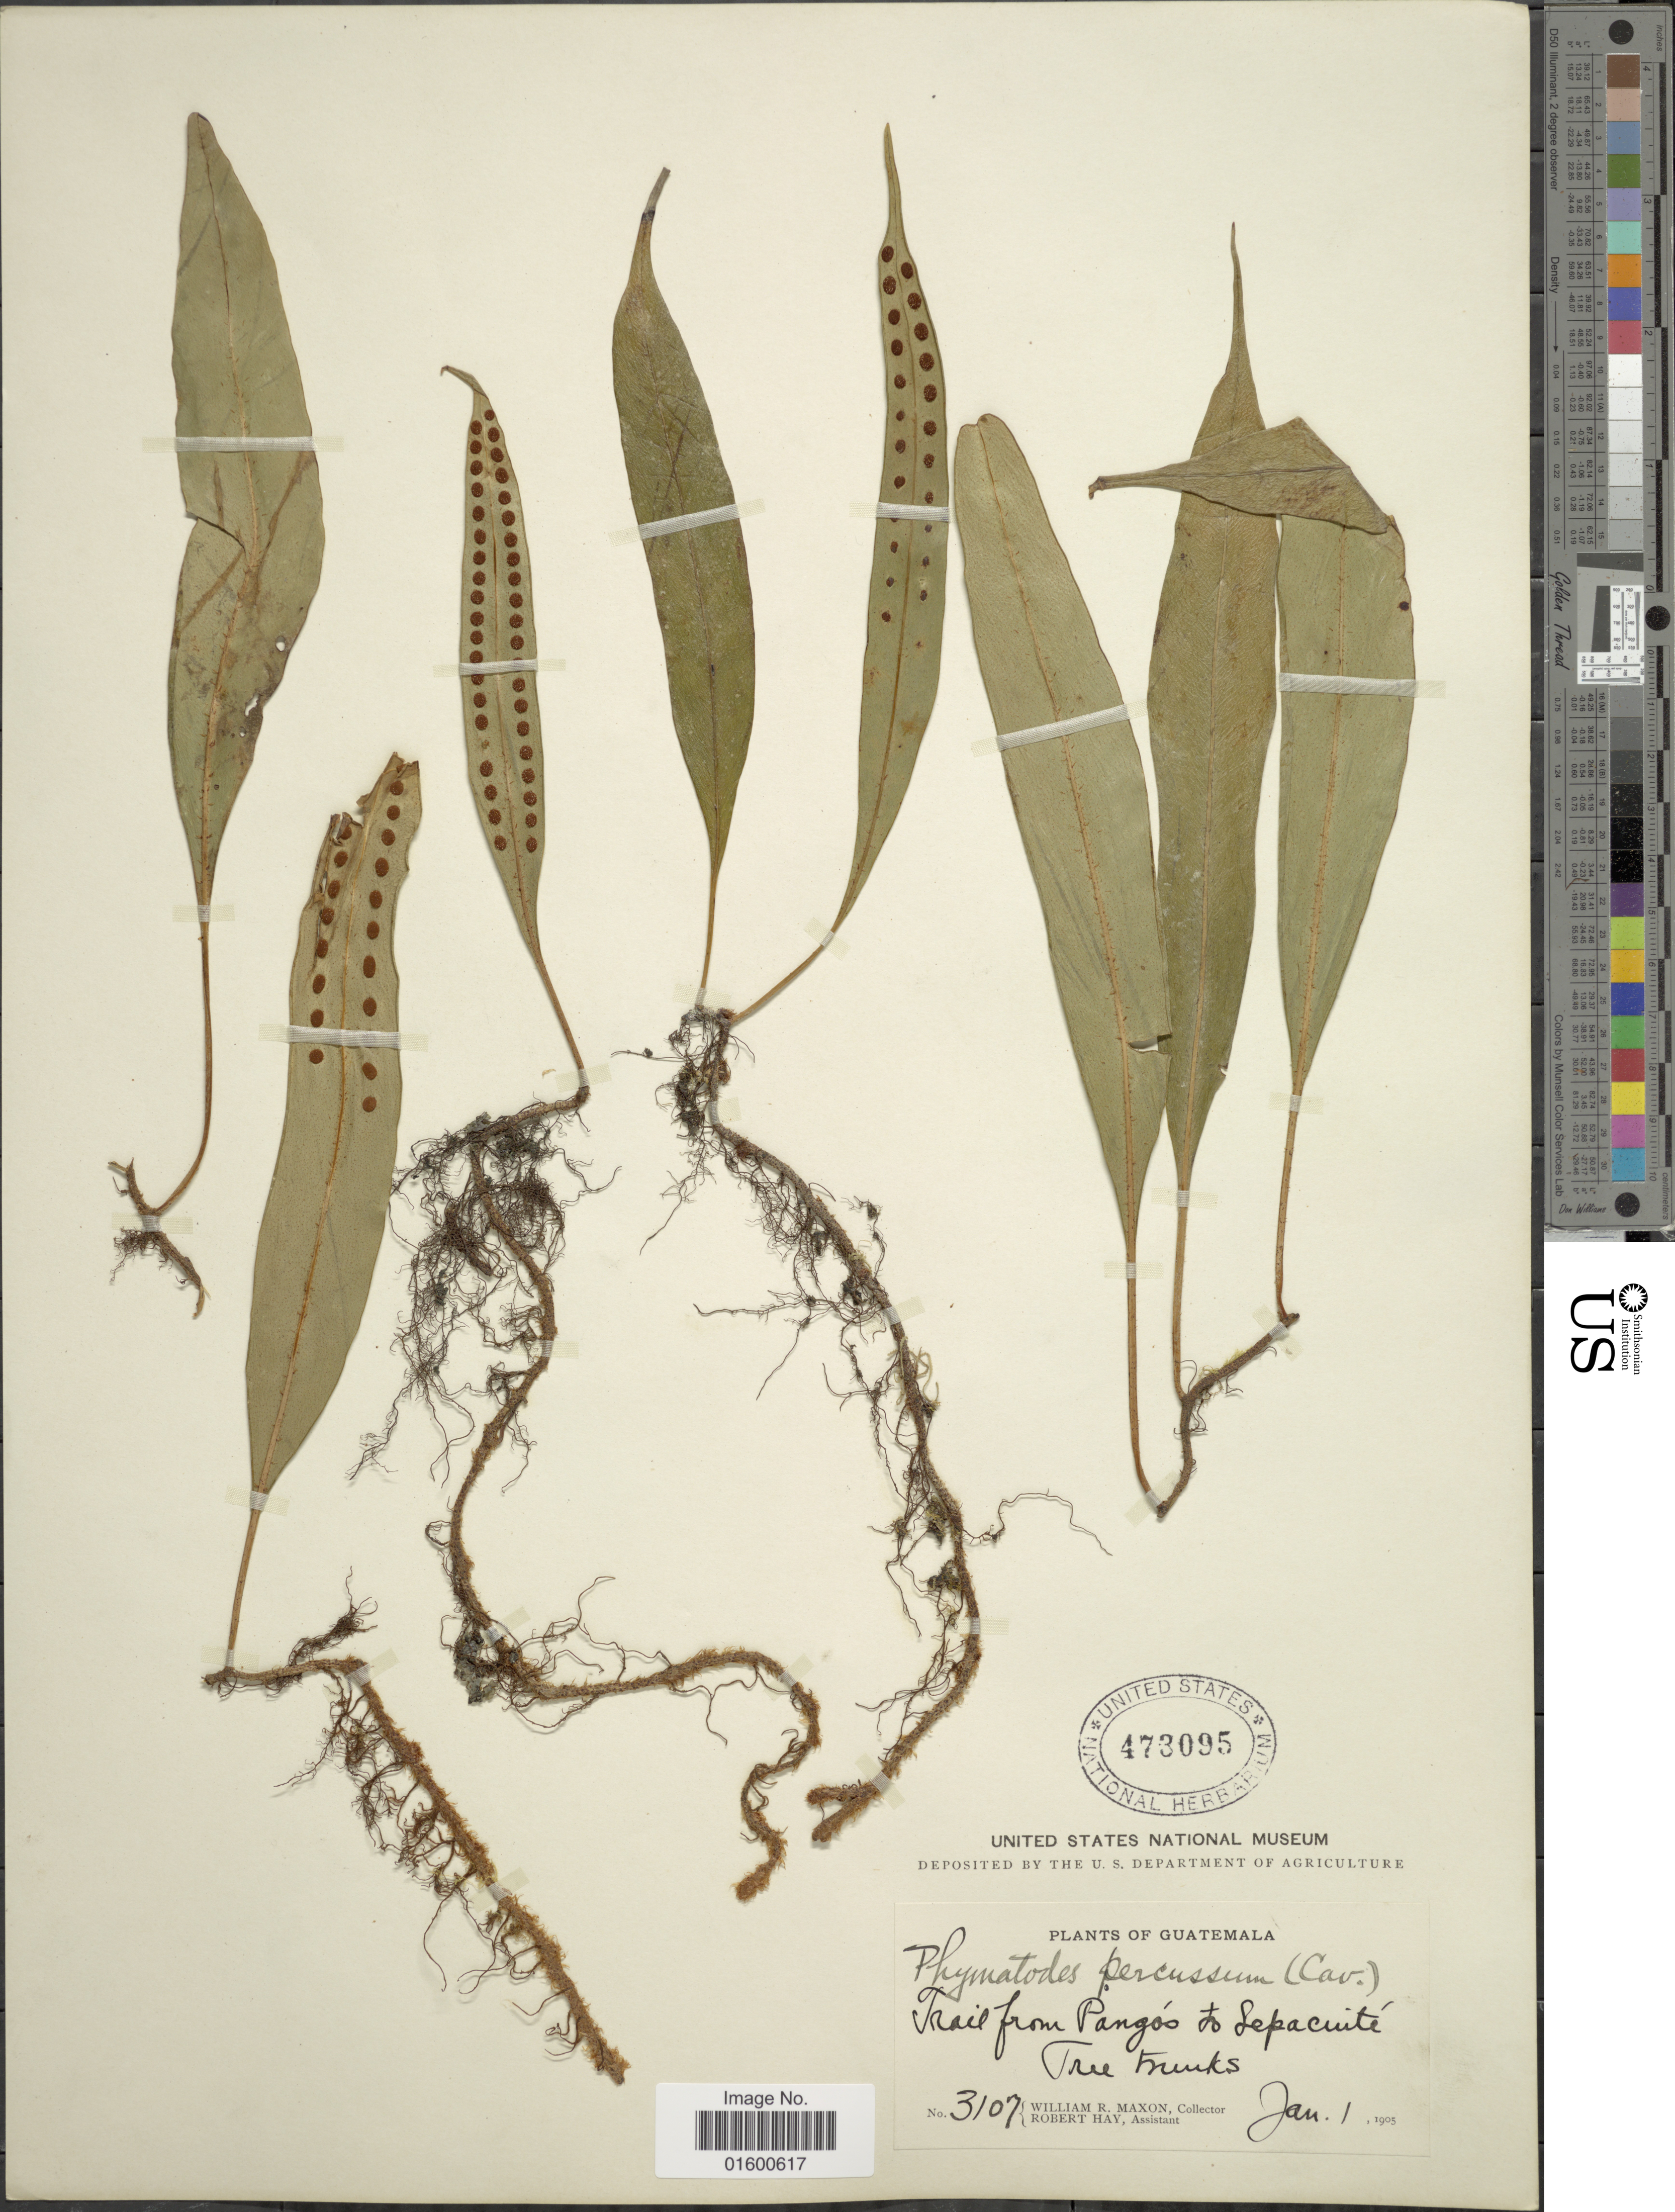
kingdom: Plantae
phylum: Tracheophyta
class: Polypodiopsida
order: Polypodiales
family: Polypodiaceae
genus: Microgramma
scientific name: Microgramma percussa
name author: (Cav.) de la Sota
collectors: W. R. Maxon & R. H. Hay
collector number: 3107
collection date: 1905-01-01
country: Guatemala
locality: Trail from Pangosto Sepacuite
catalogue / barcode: US 473095